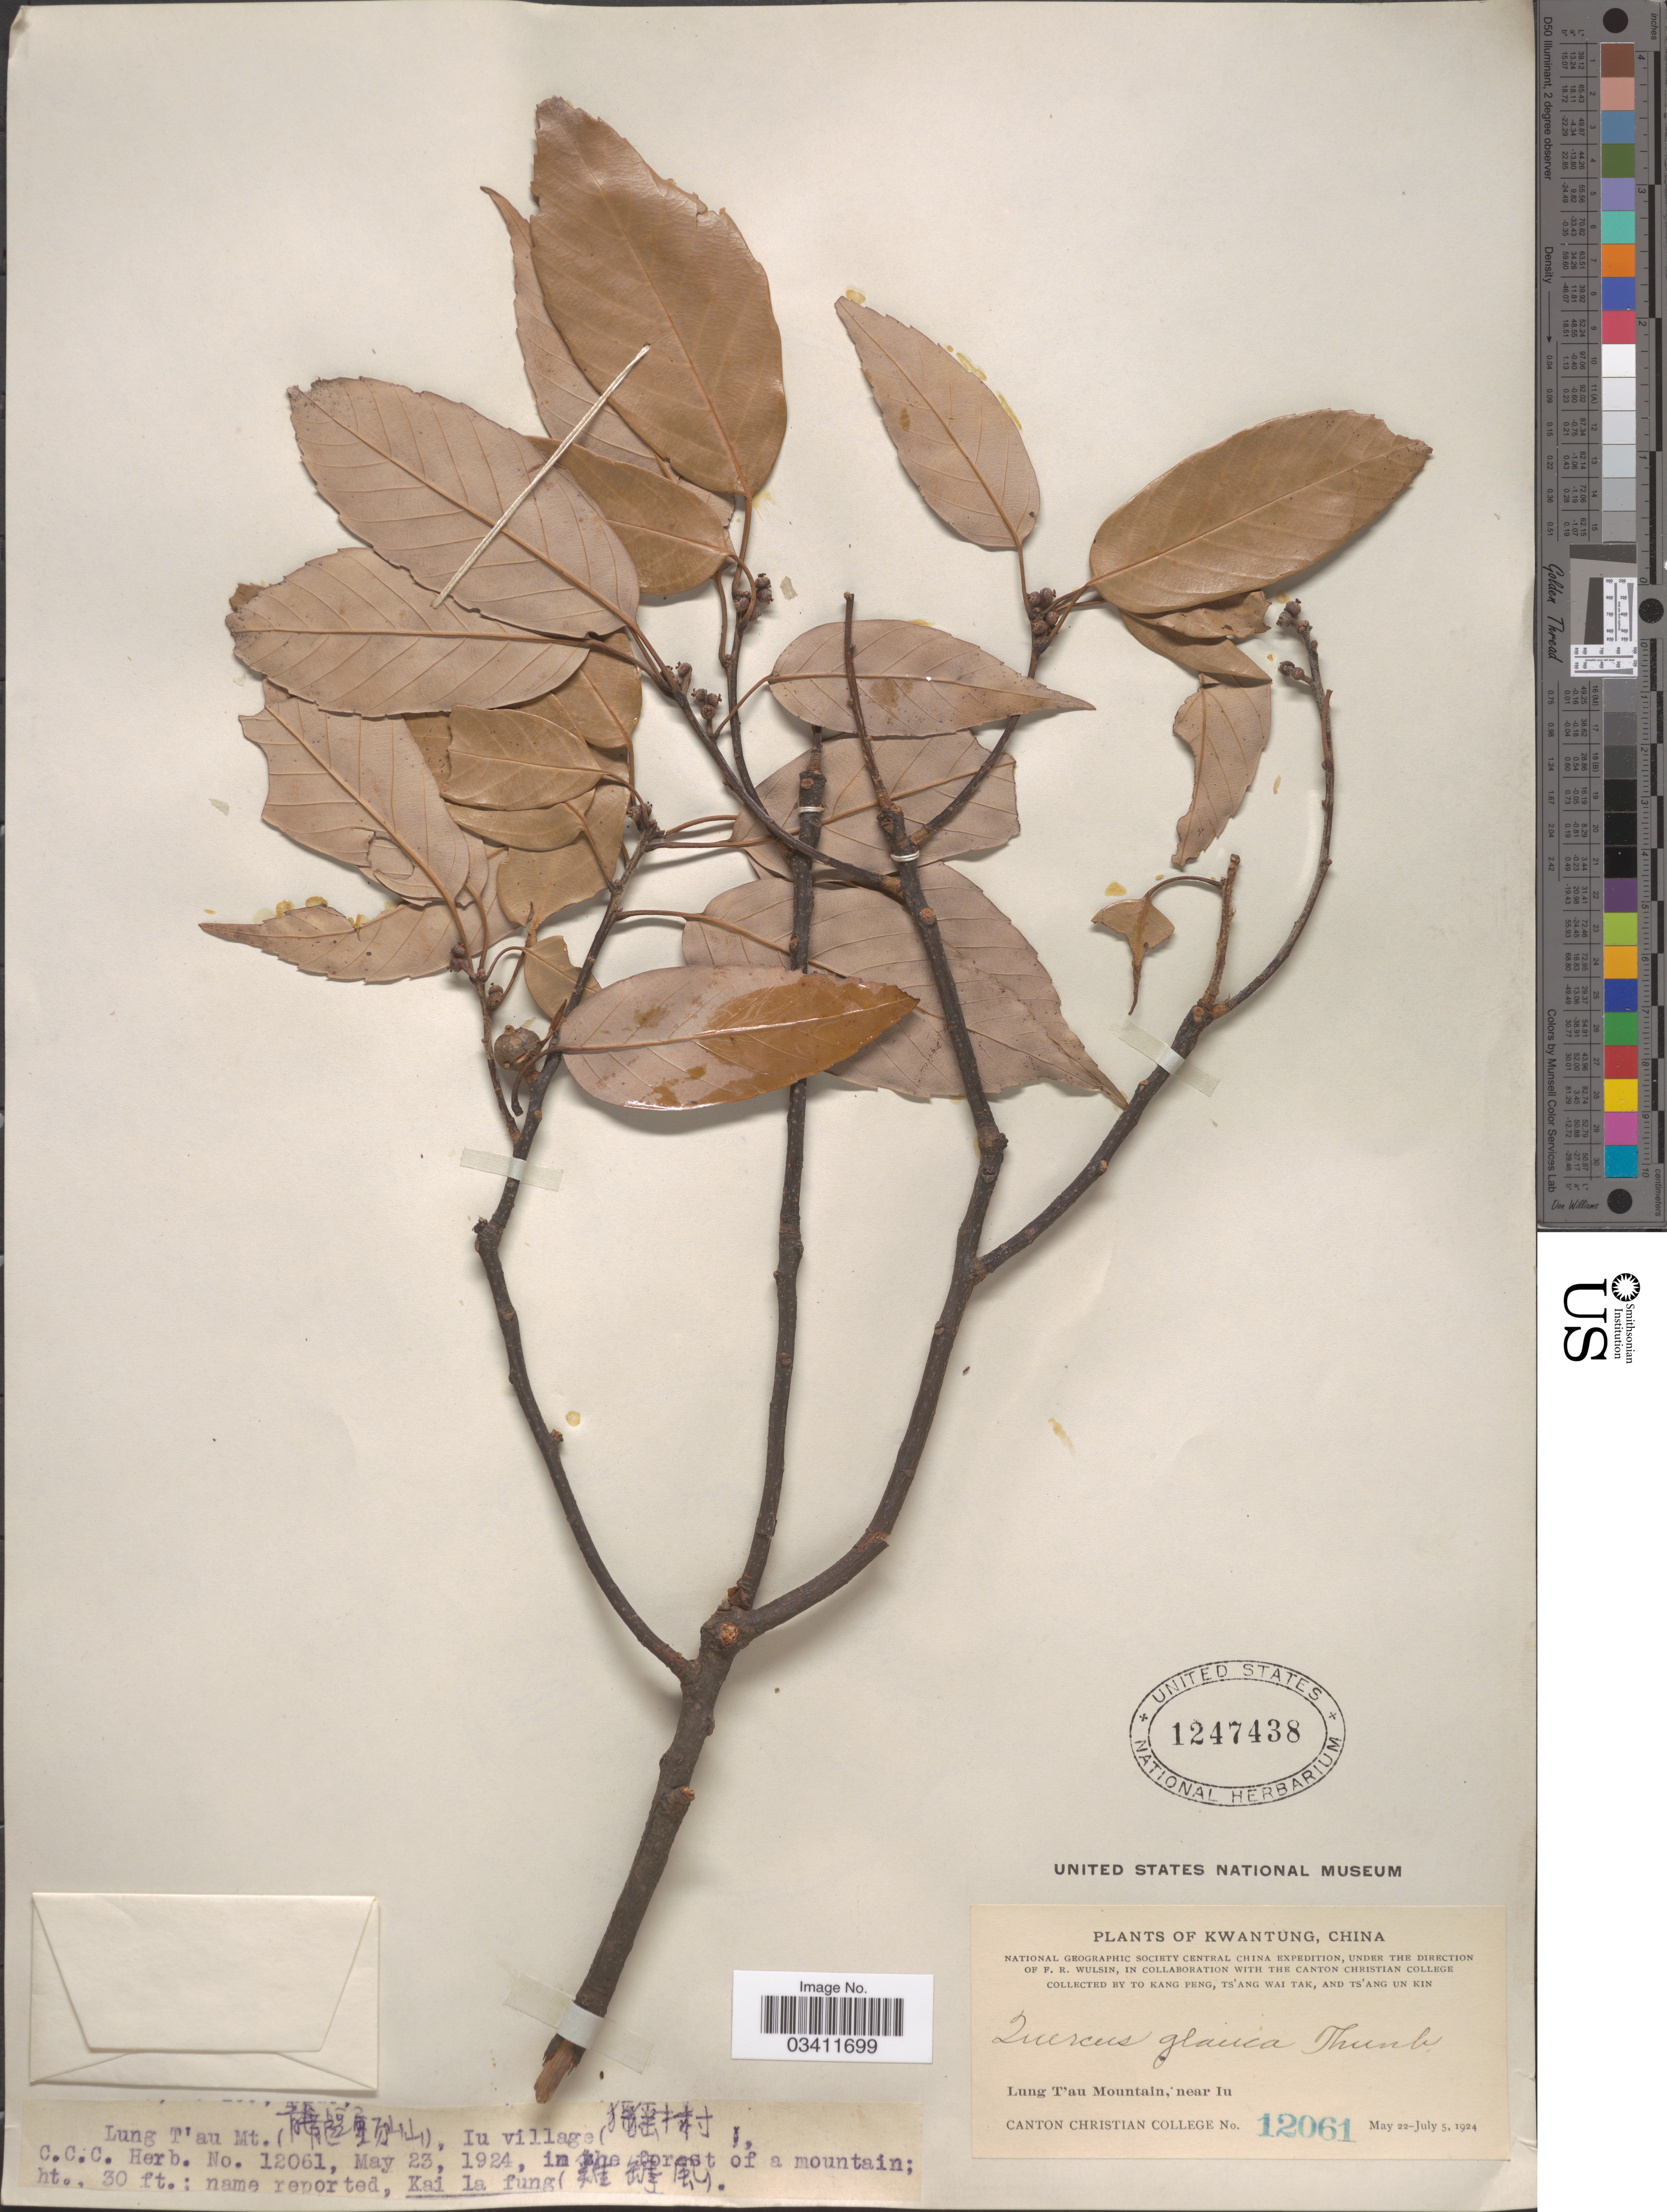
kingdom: Plantae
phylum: Tracheophyta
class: Magnoliopsida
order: Fagales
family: Fagaceae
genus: Quercus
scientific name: Quercus glauca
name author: Thunb.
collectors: T. K. Peng, W. T. Tsang & Ts' Ang Un Kin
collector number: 12061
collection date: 1924-05-23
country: China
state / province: Guangdong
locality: Kwantung. Lung T'au Mountain (X), near Iu. Iu village (X).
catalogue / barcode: US 1247438